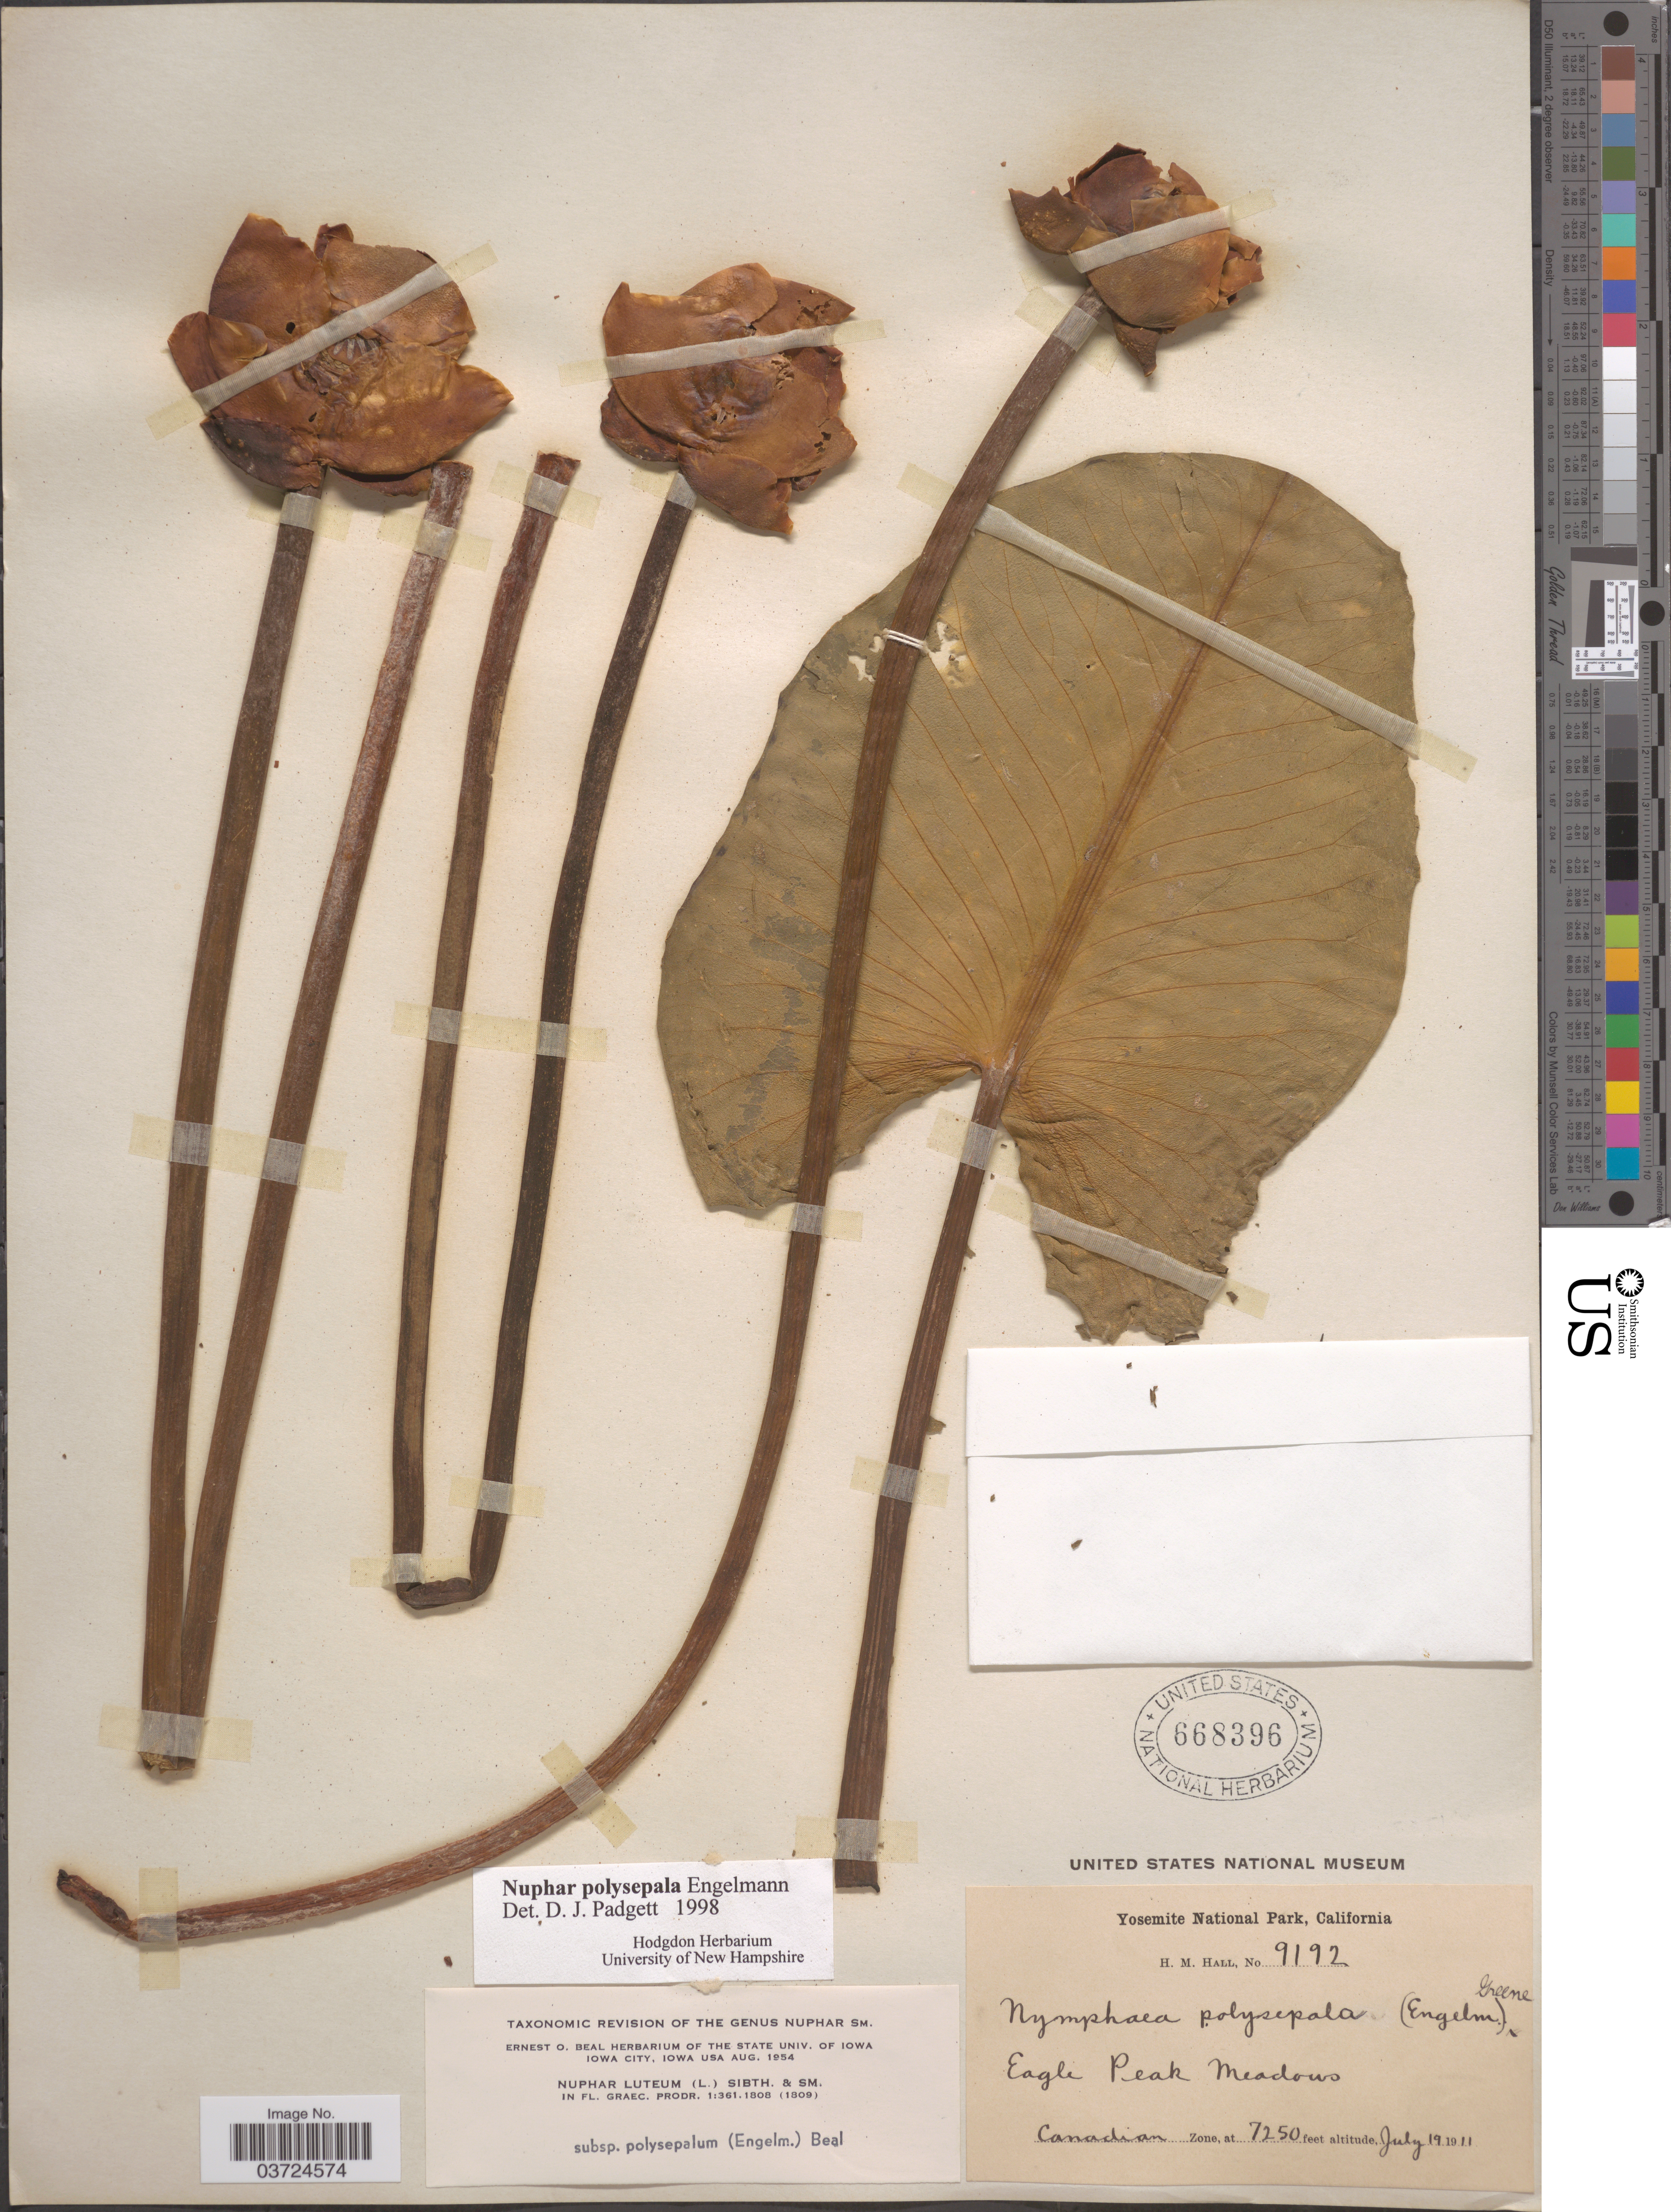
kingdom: Plantae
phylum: Tracheophyta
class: Magnoliopsida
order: Nymphaeales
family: Nymphaeaceae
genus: Nuphar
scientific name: Nuphar polysepala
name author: Englem.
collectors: H. M. Hall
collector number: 9192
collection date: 1911-07-19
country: United States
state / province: California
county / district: Mariposa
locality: Yosemite National Park. Eagle Peak Meadows. Canadian Zone.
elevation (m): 2210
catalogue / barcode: US 668396